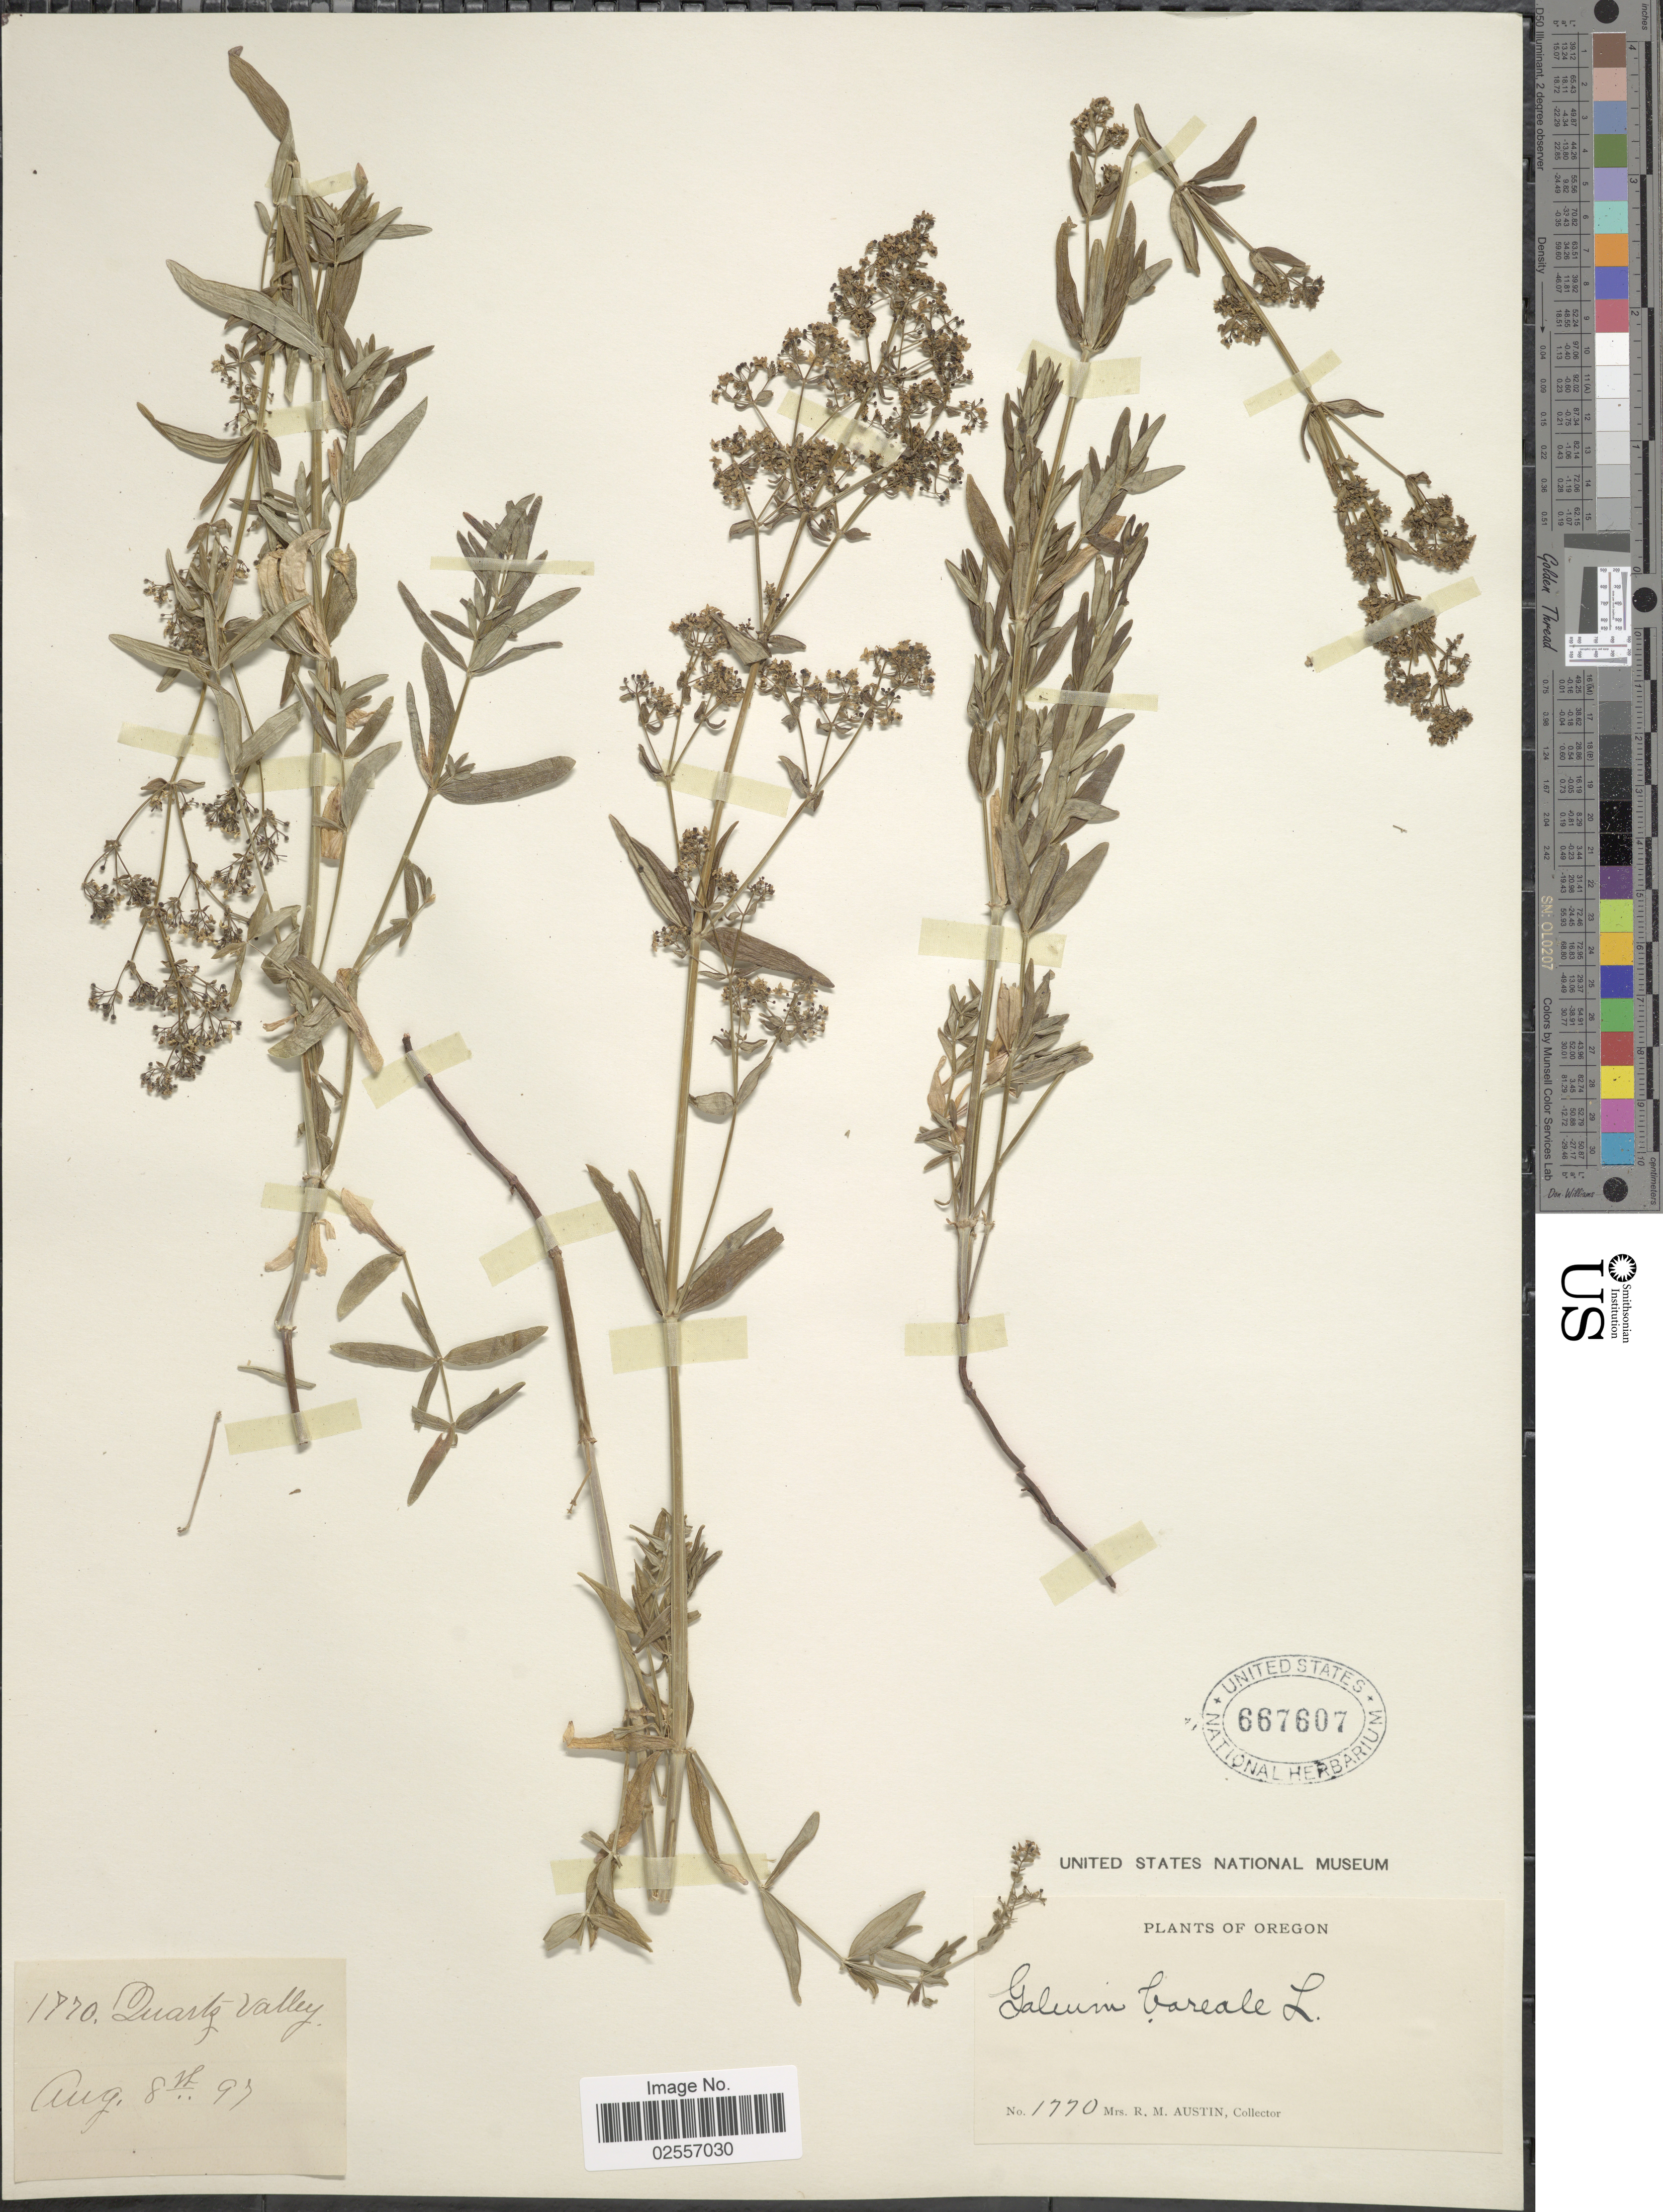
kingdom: Plantae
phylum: Tracheophyta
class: Magnoliopsida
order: Gentianales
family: Rubiaceae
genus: Galium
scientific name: Galium boreale L.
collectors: R. Austin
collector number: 1770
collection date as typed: Transcribed d/m/y: 8/8/97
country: United States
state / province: Oregon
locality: Quartz Valley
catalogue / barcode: US 667607